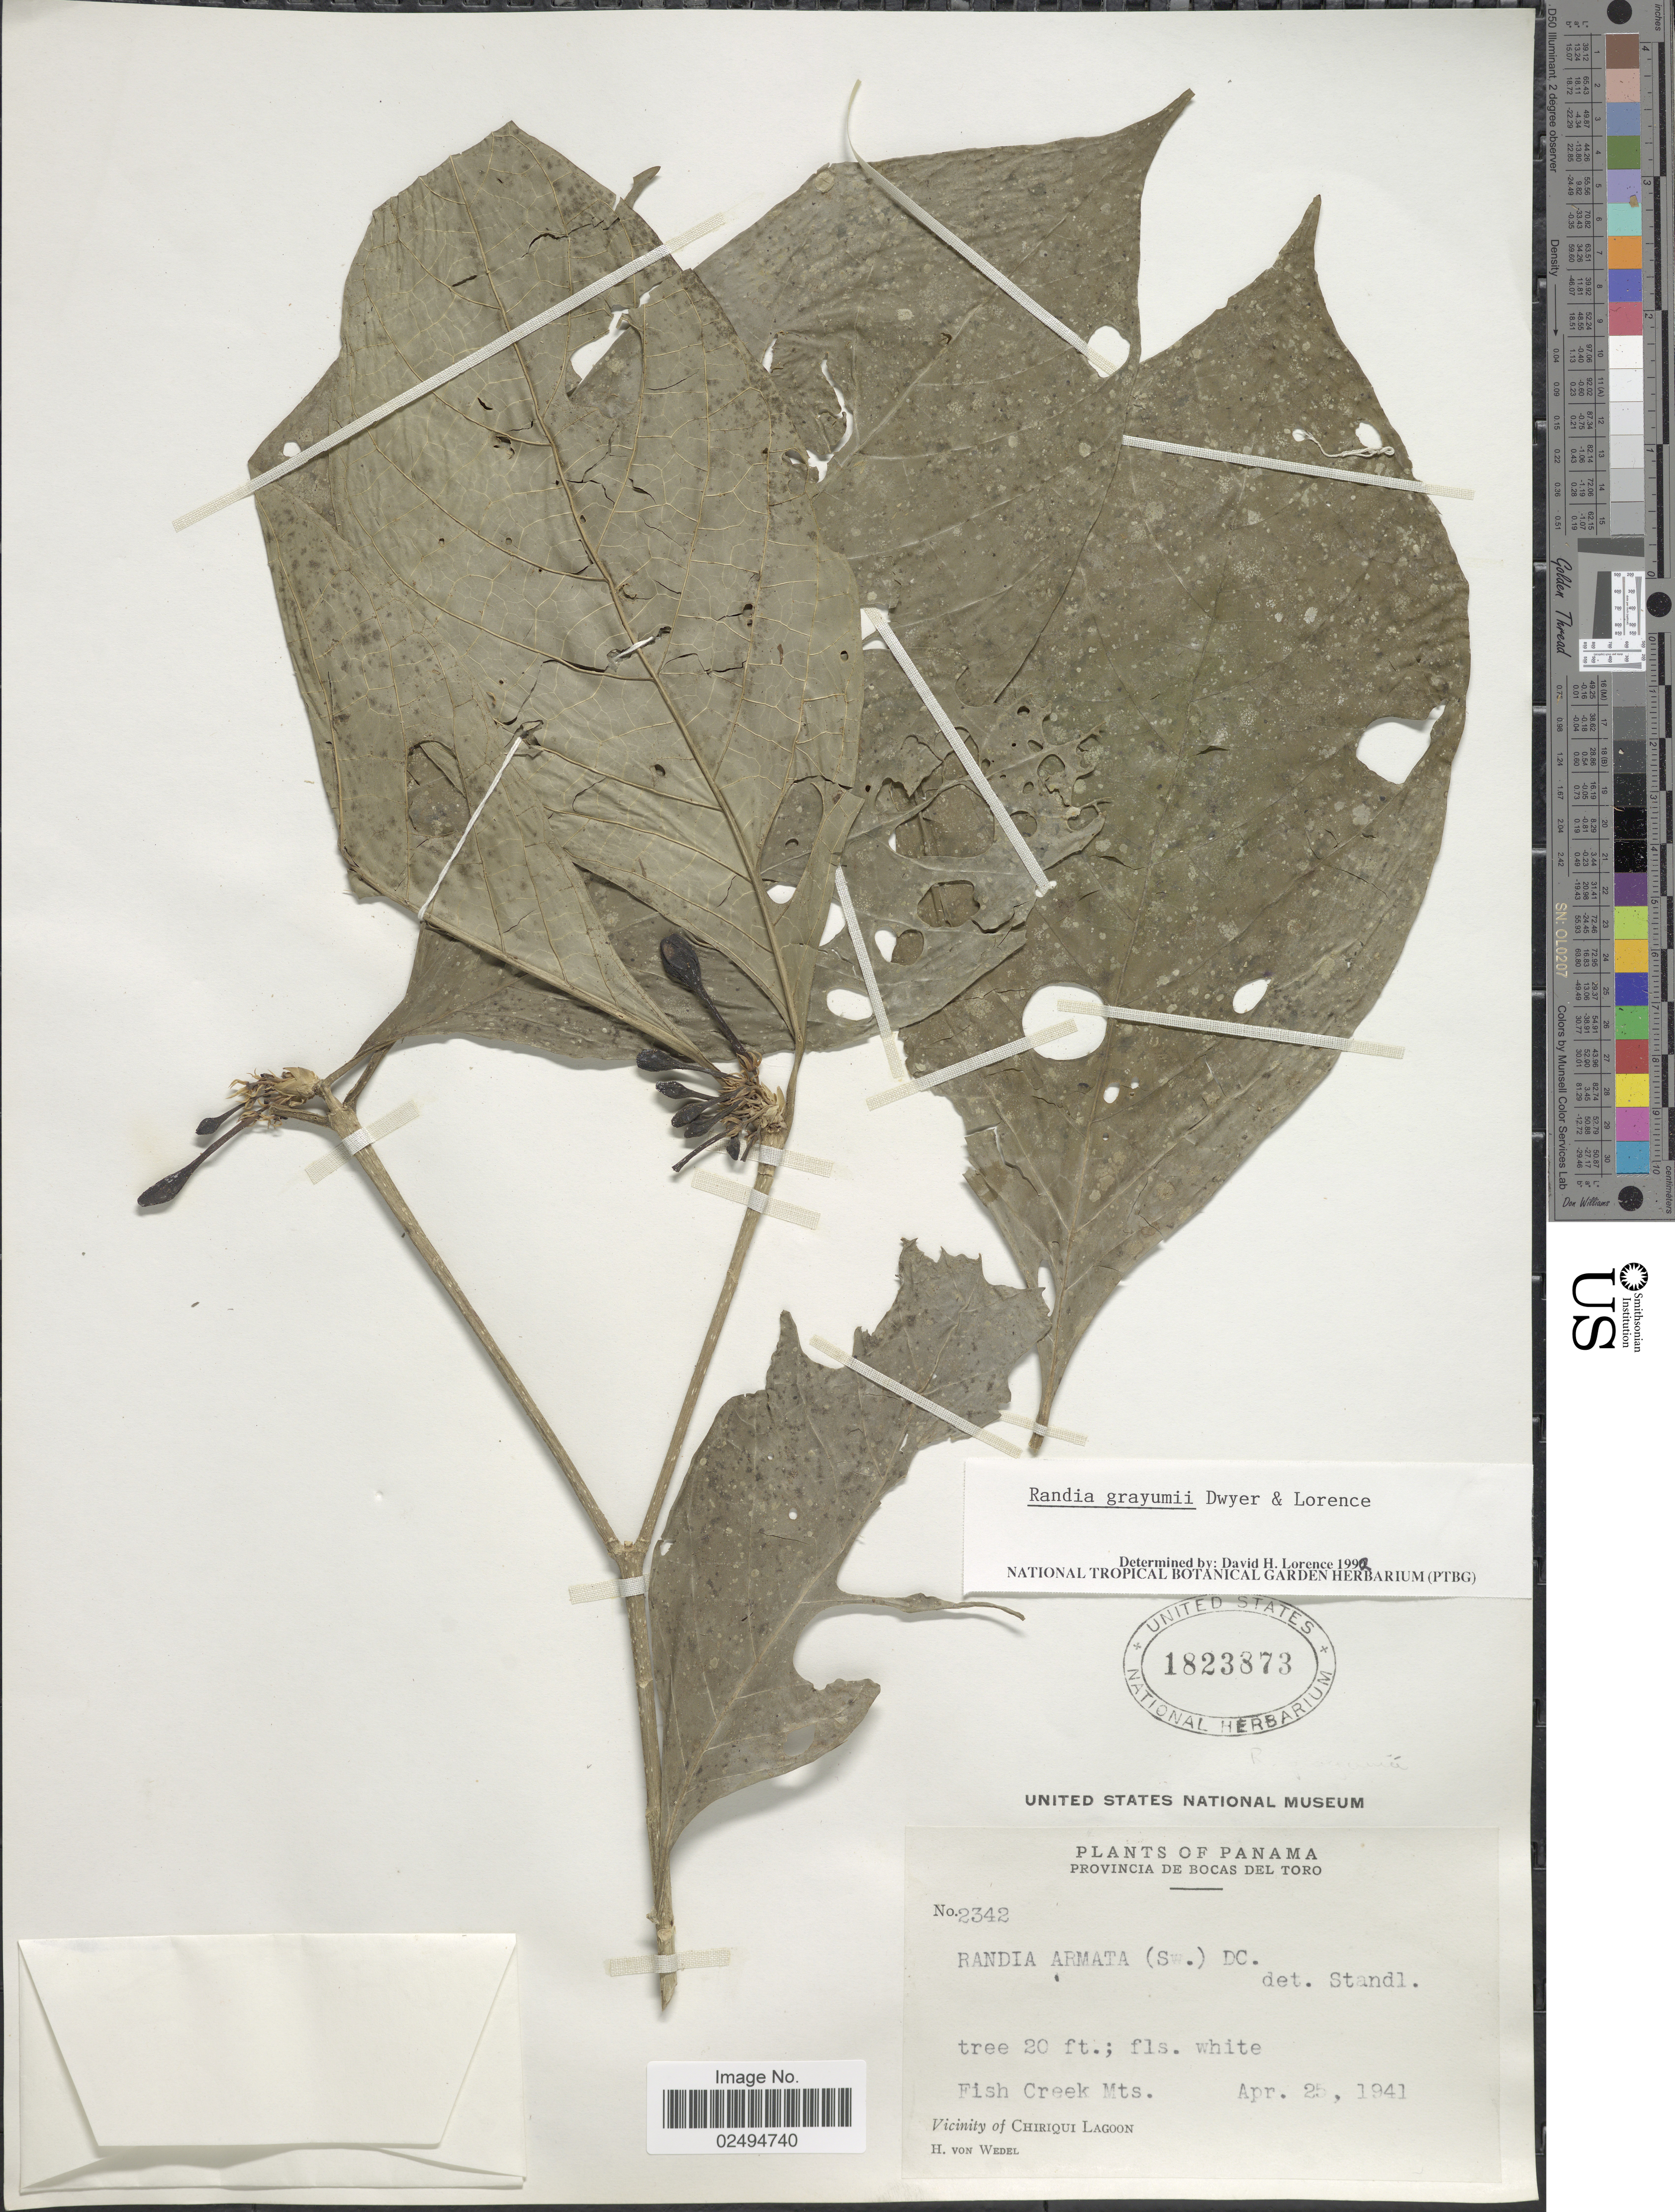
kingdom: Plantae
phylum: Tracheophyta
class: Magnoliopsida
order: Gentianales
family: Rubiaceae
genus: Randia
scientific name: Randia grayumii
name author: Dwyer & Lorence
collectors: H. von Wedel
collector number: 2342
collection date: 1941-04-25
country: Panama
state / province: Bocas del Toro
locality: Provincia de Bocas del Toro. Fish Creek Mts. Vicinity of Chiriqui Lagoon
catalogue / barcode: US 1823873